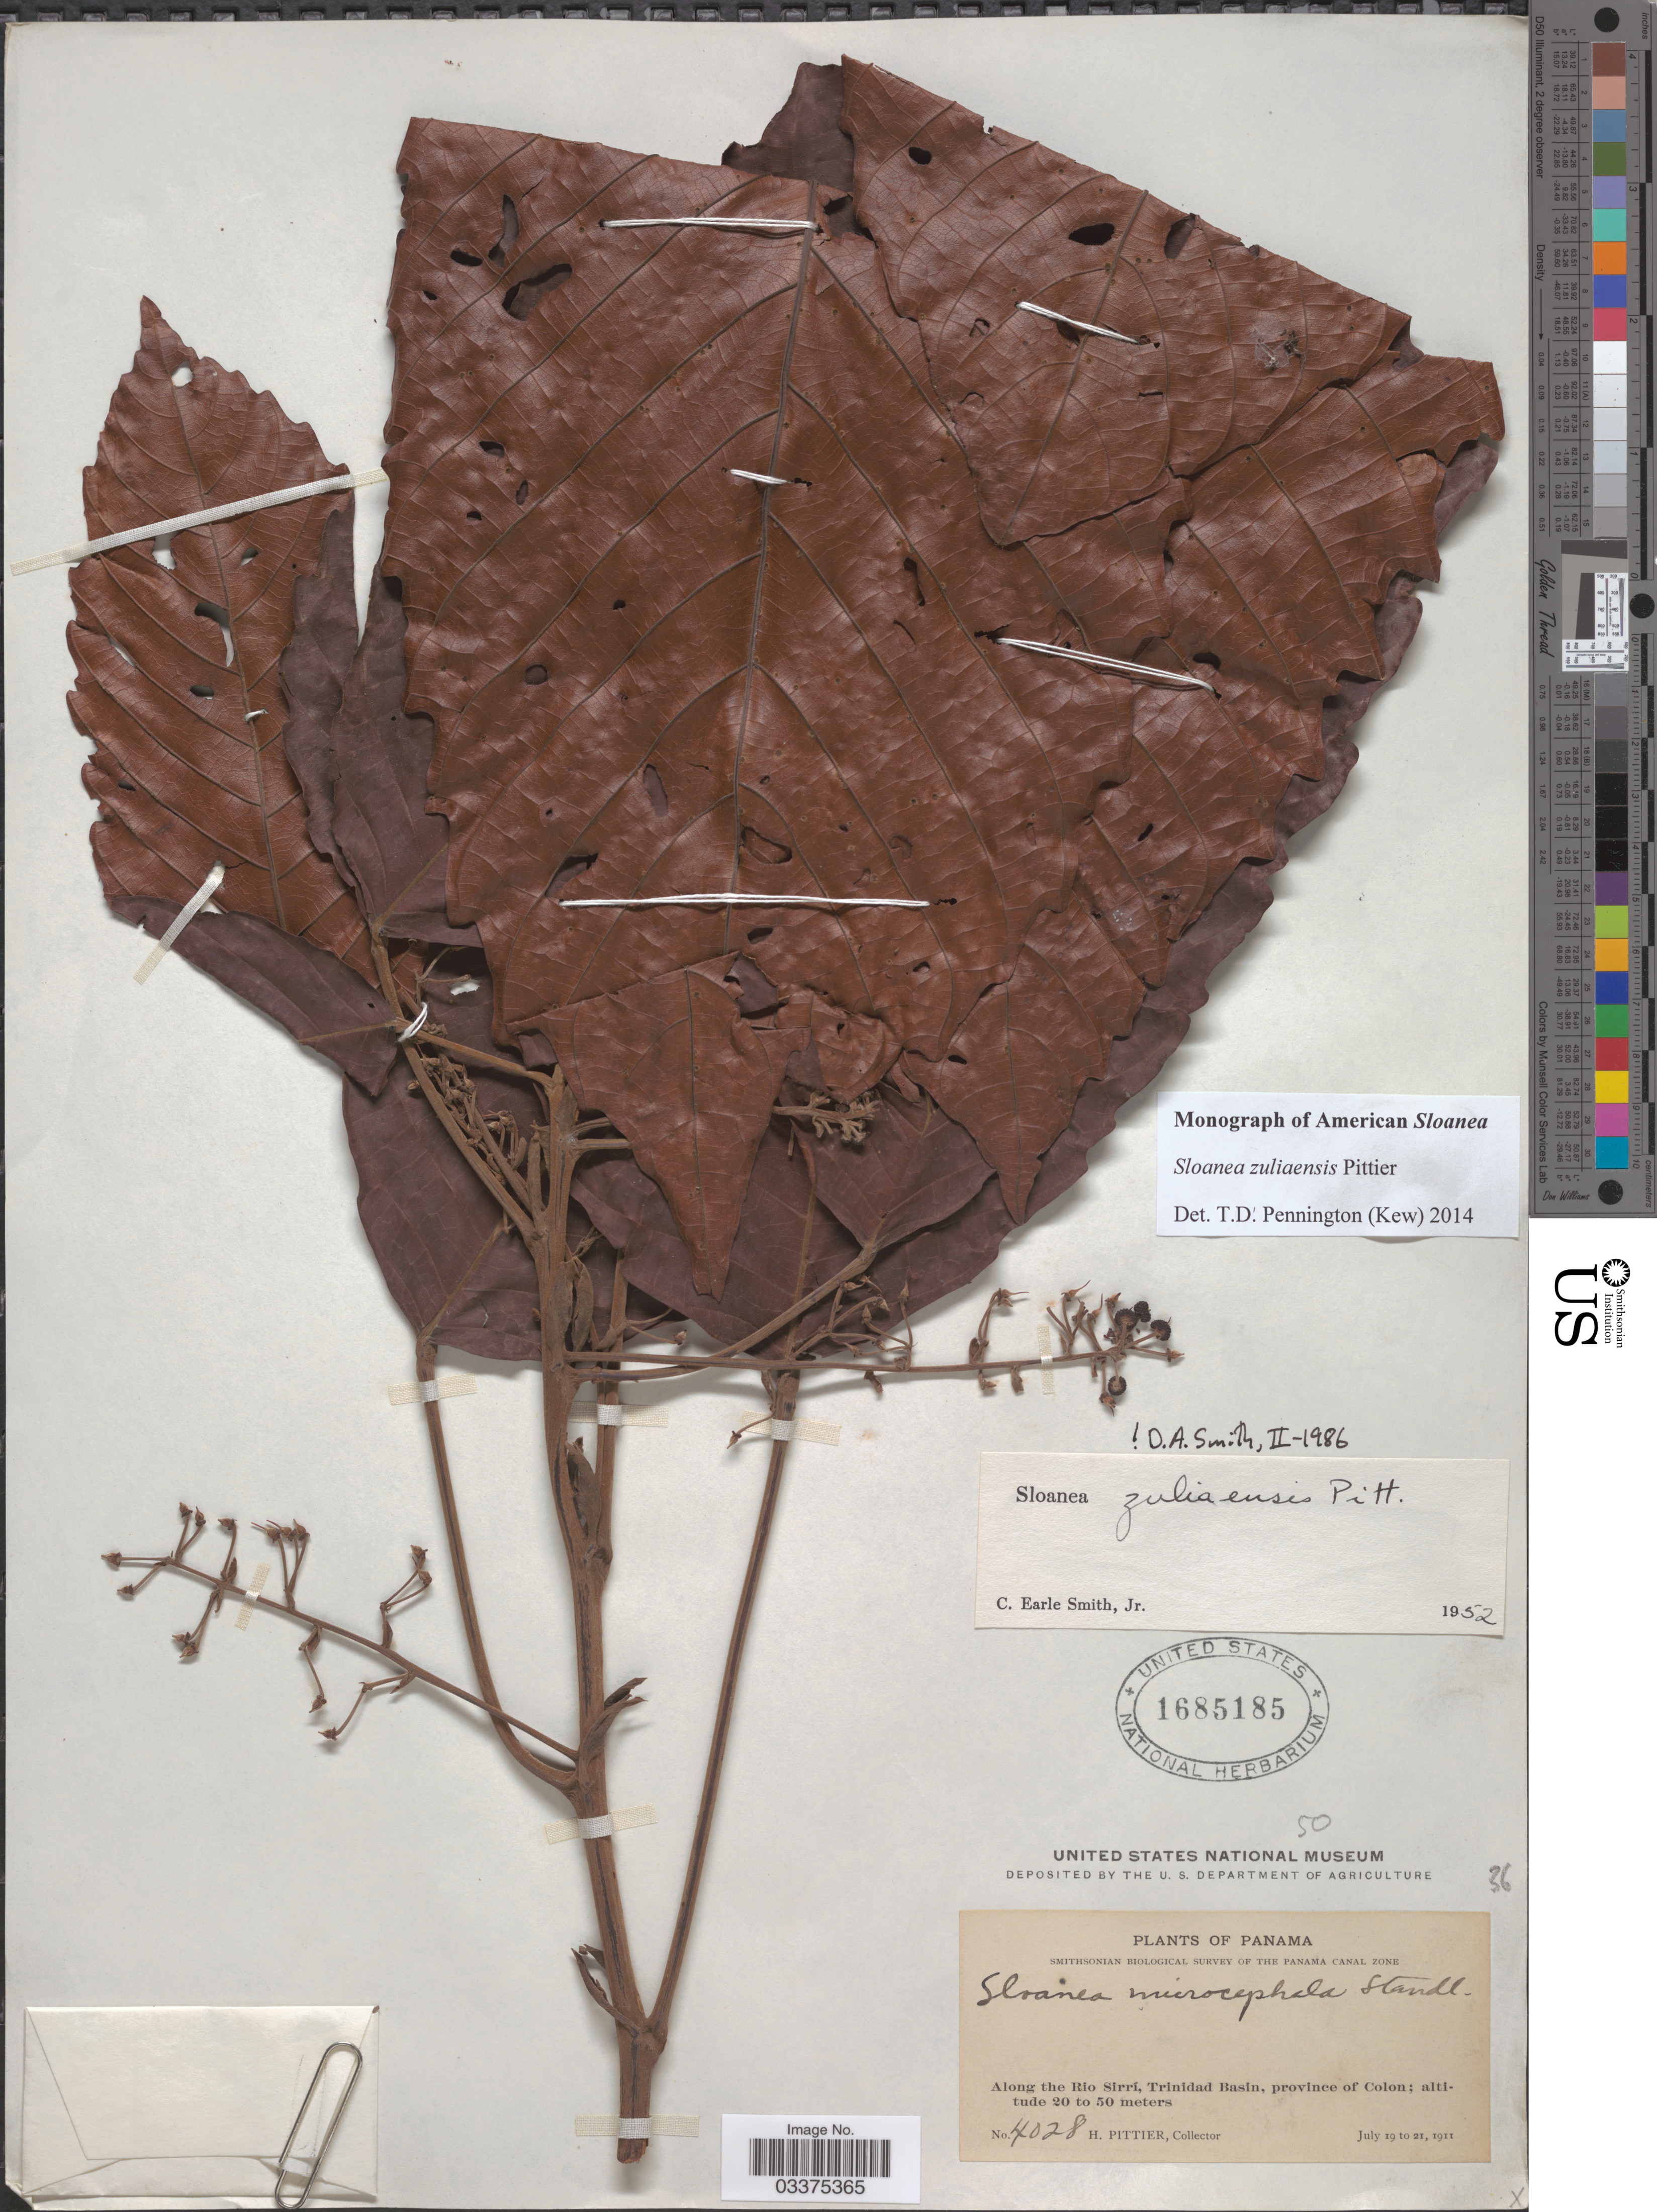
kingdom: Plantae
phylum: Tracheophyta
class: Magnoliopsida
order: Oxalidales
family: Elaeocarpaceae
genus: Sloanea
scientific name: Sloanea zuliaensis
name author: Pittier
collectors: H. F. Pittier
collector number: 4028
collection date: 1911-07-19/1911-07-21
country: Panama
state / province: Colón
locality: Along the Rio Sirrí, Trinidad Basin.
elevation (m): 20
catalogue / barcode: US 1685185